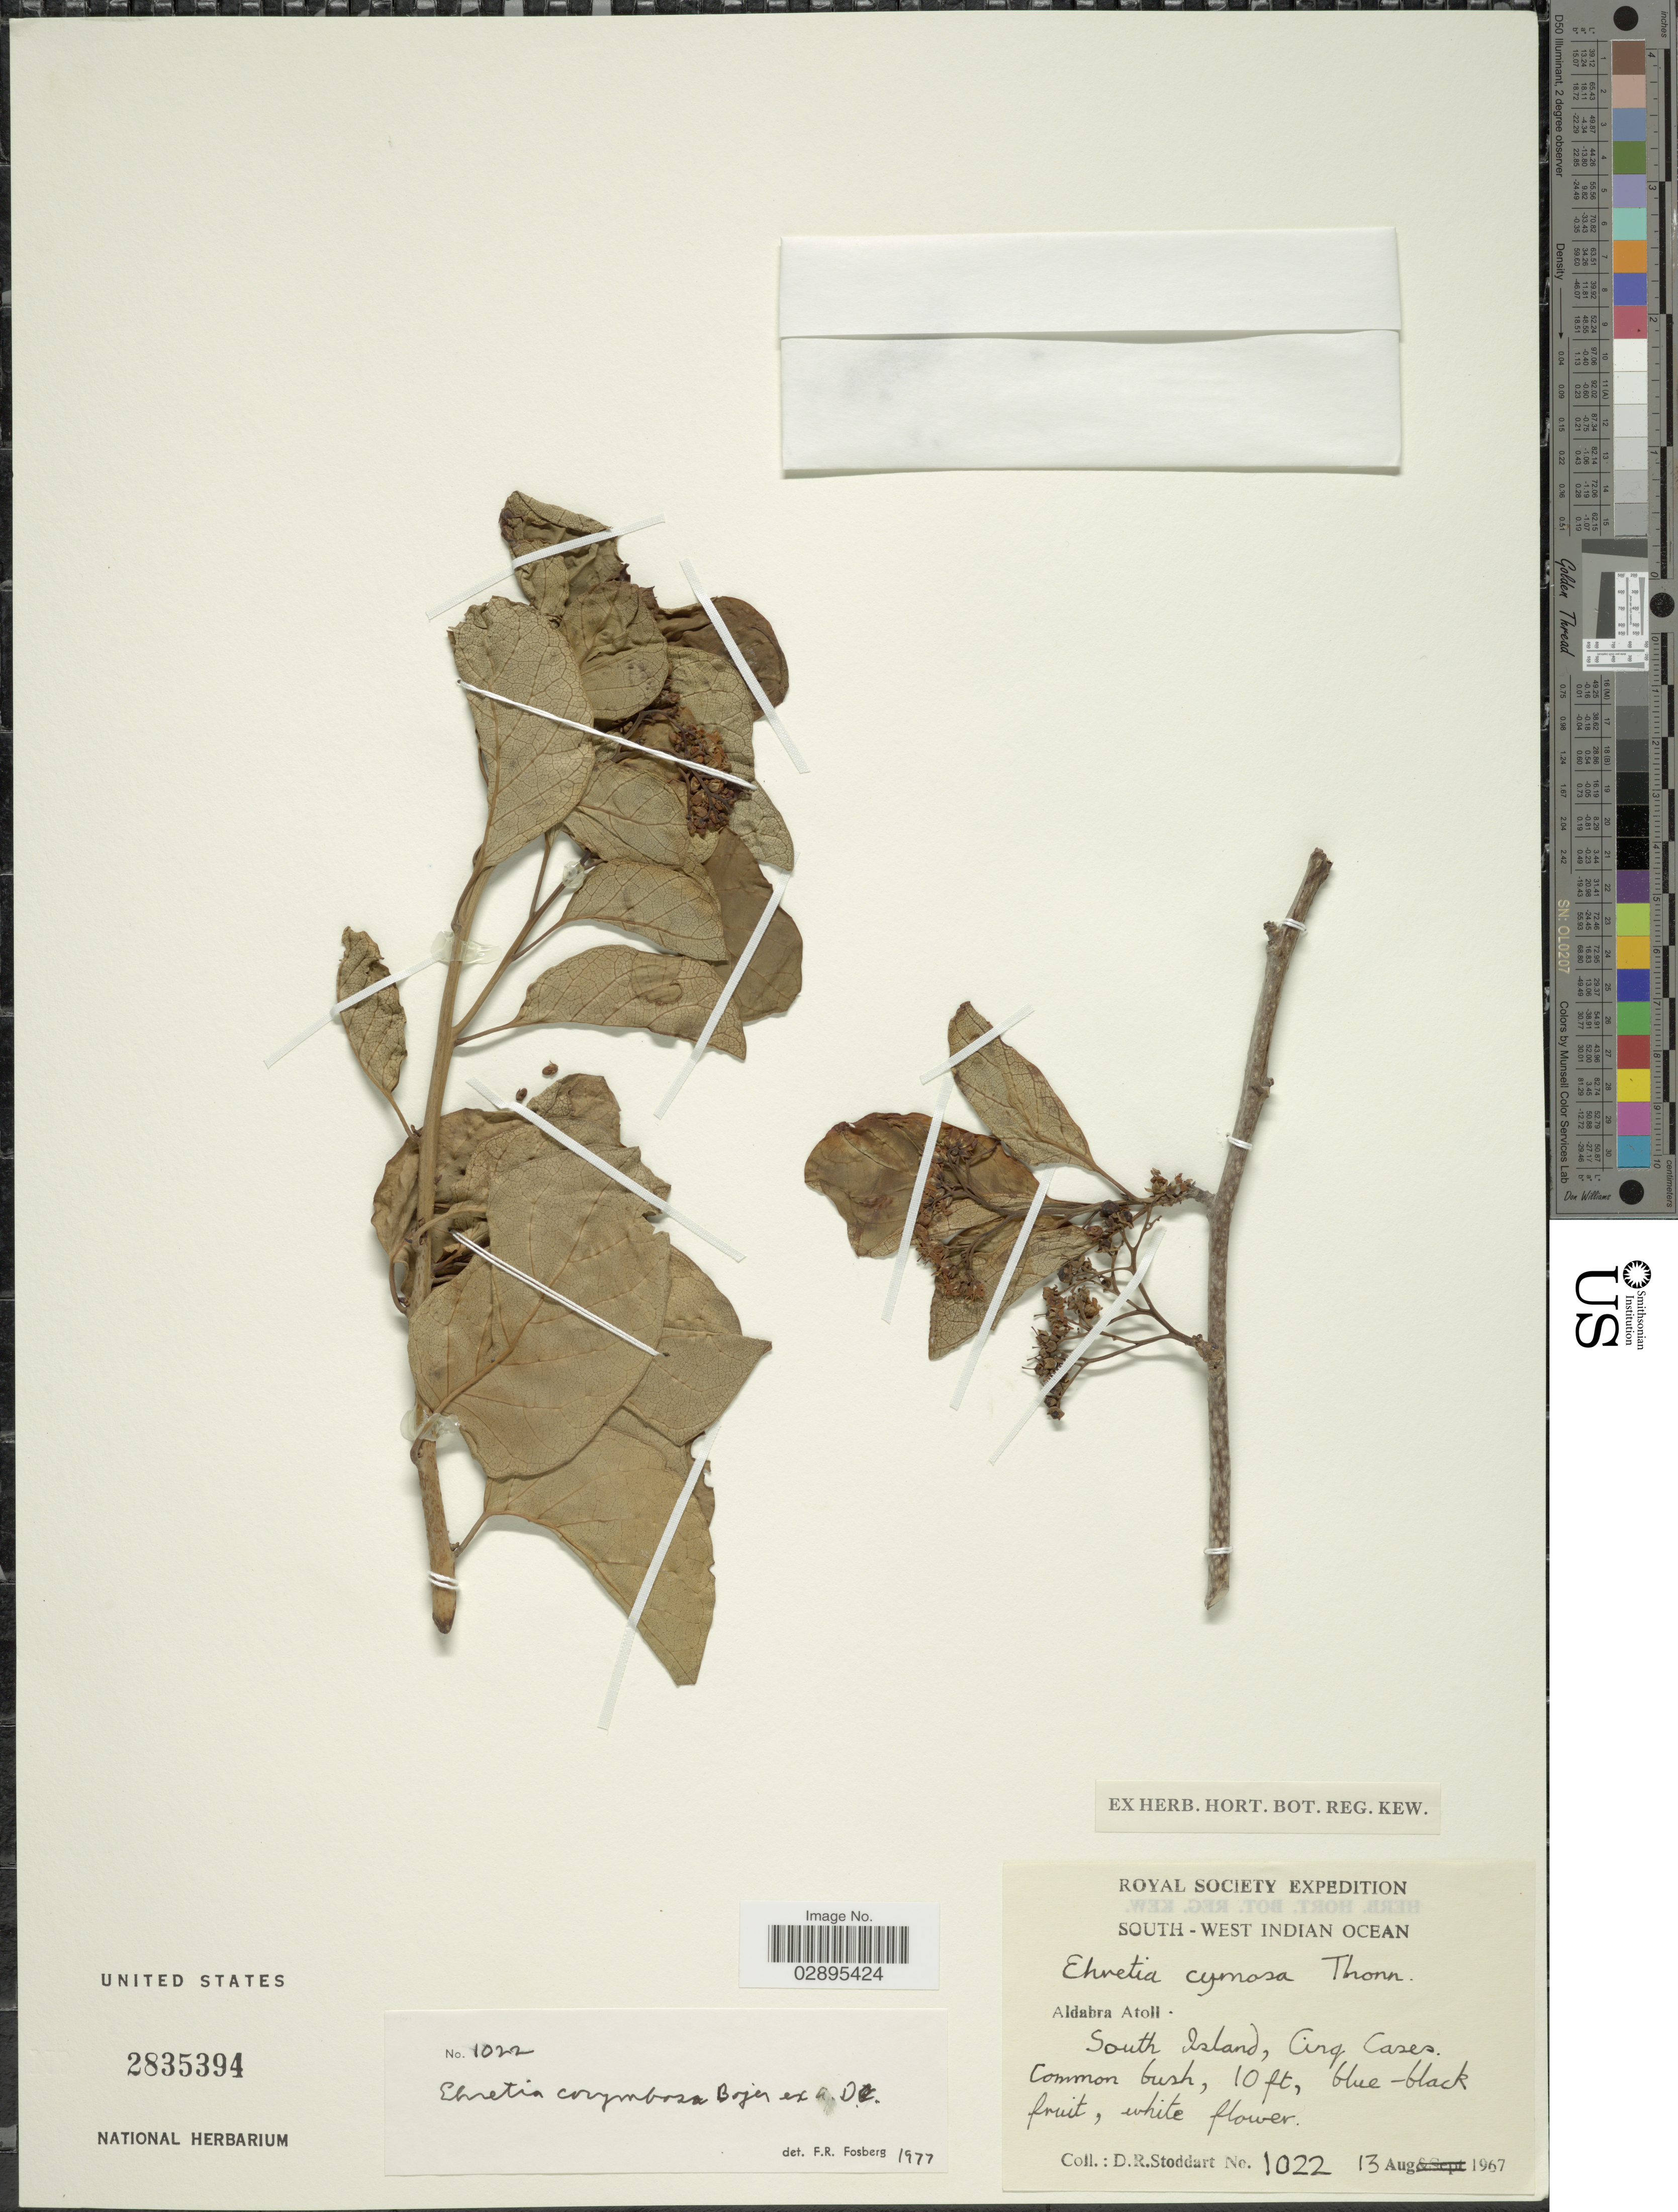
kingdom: Plantae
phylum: Tracheophyta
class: Magnoliopsida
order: Boraginales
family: Ehretiaceae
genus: Ehretia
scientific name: Ehretia corymbosa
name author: Bojer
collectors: D. R. Stoddart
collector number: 1022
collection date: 1967-08-13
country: Seychelles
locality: South-West Indian Ocean. Aldabra Atoll. South Island, Cirq Cases.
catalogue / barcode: US 2835394